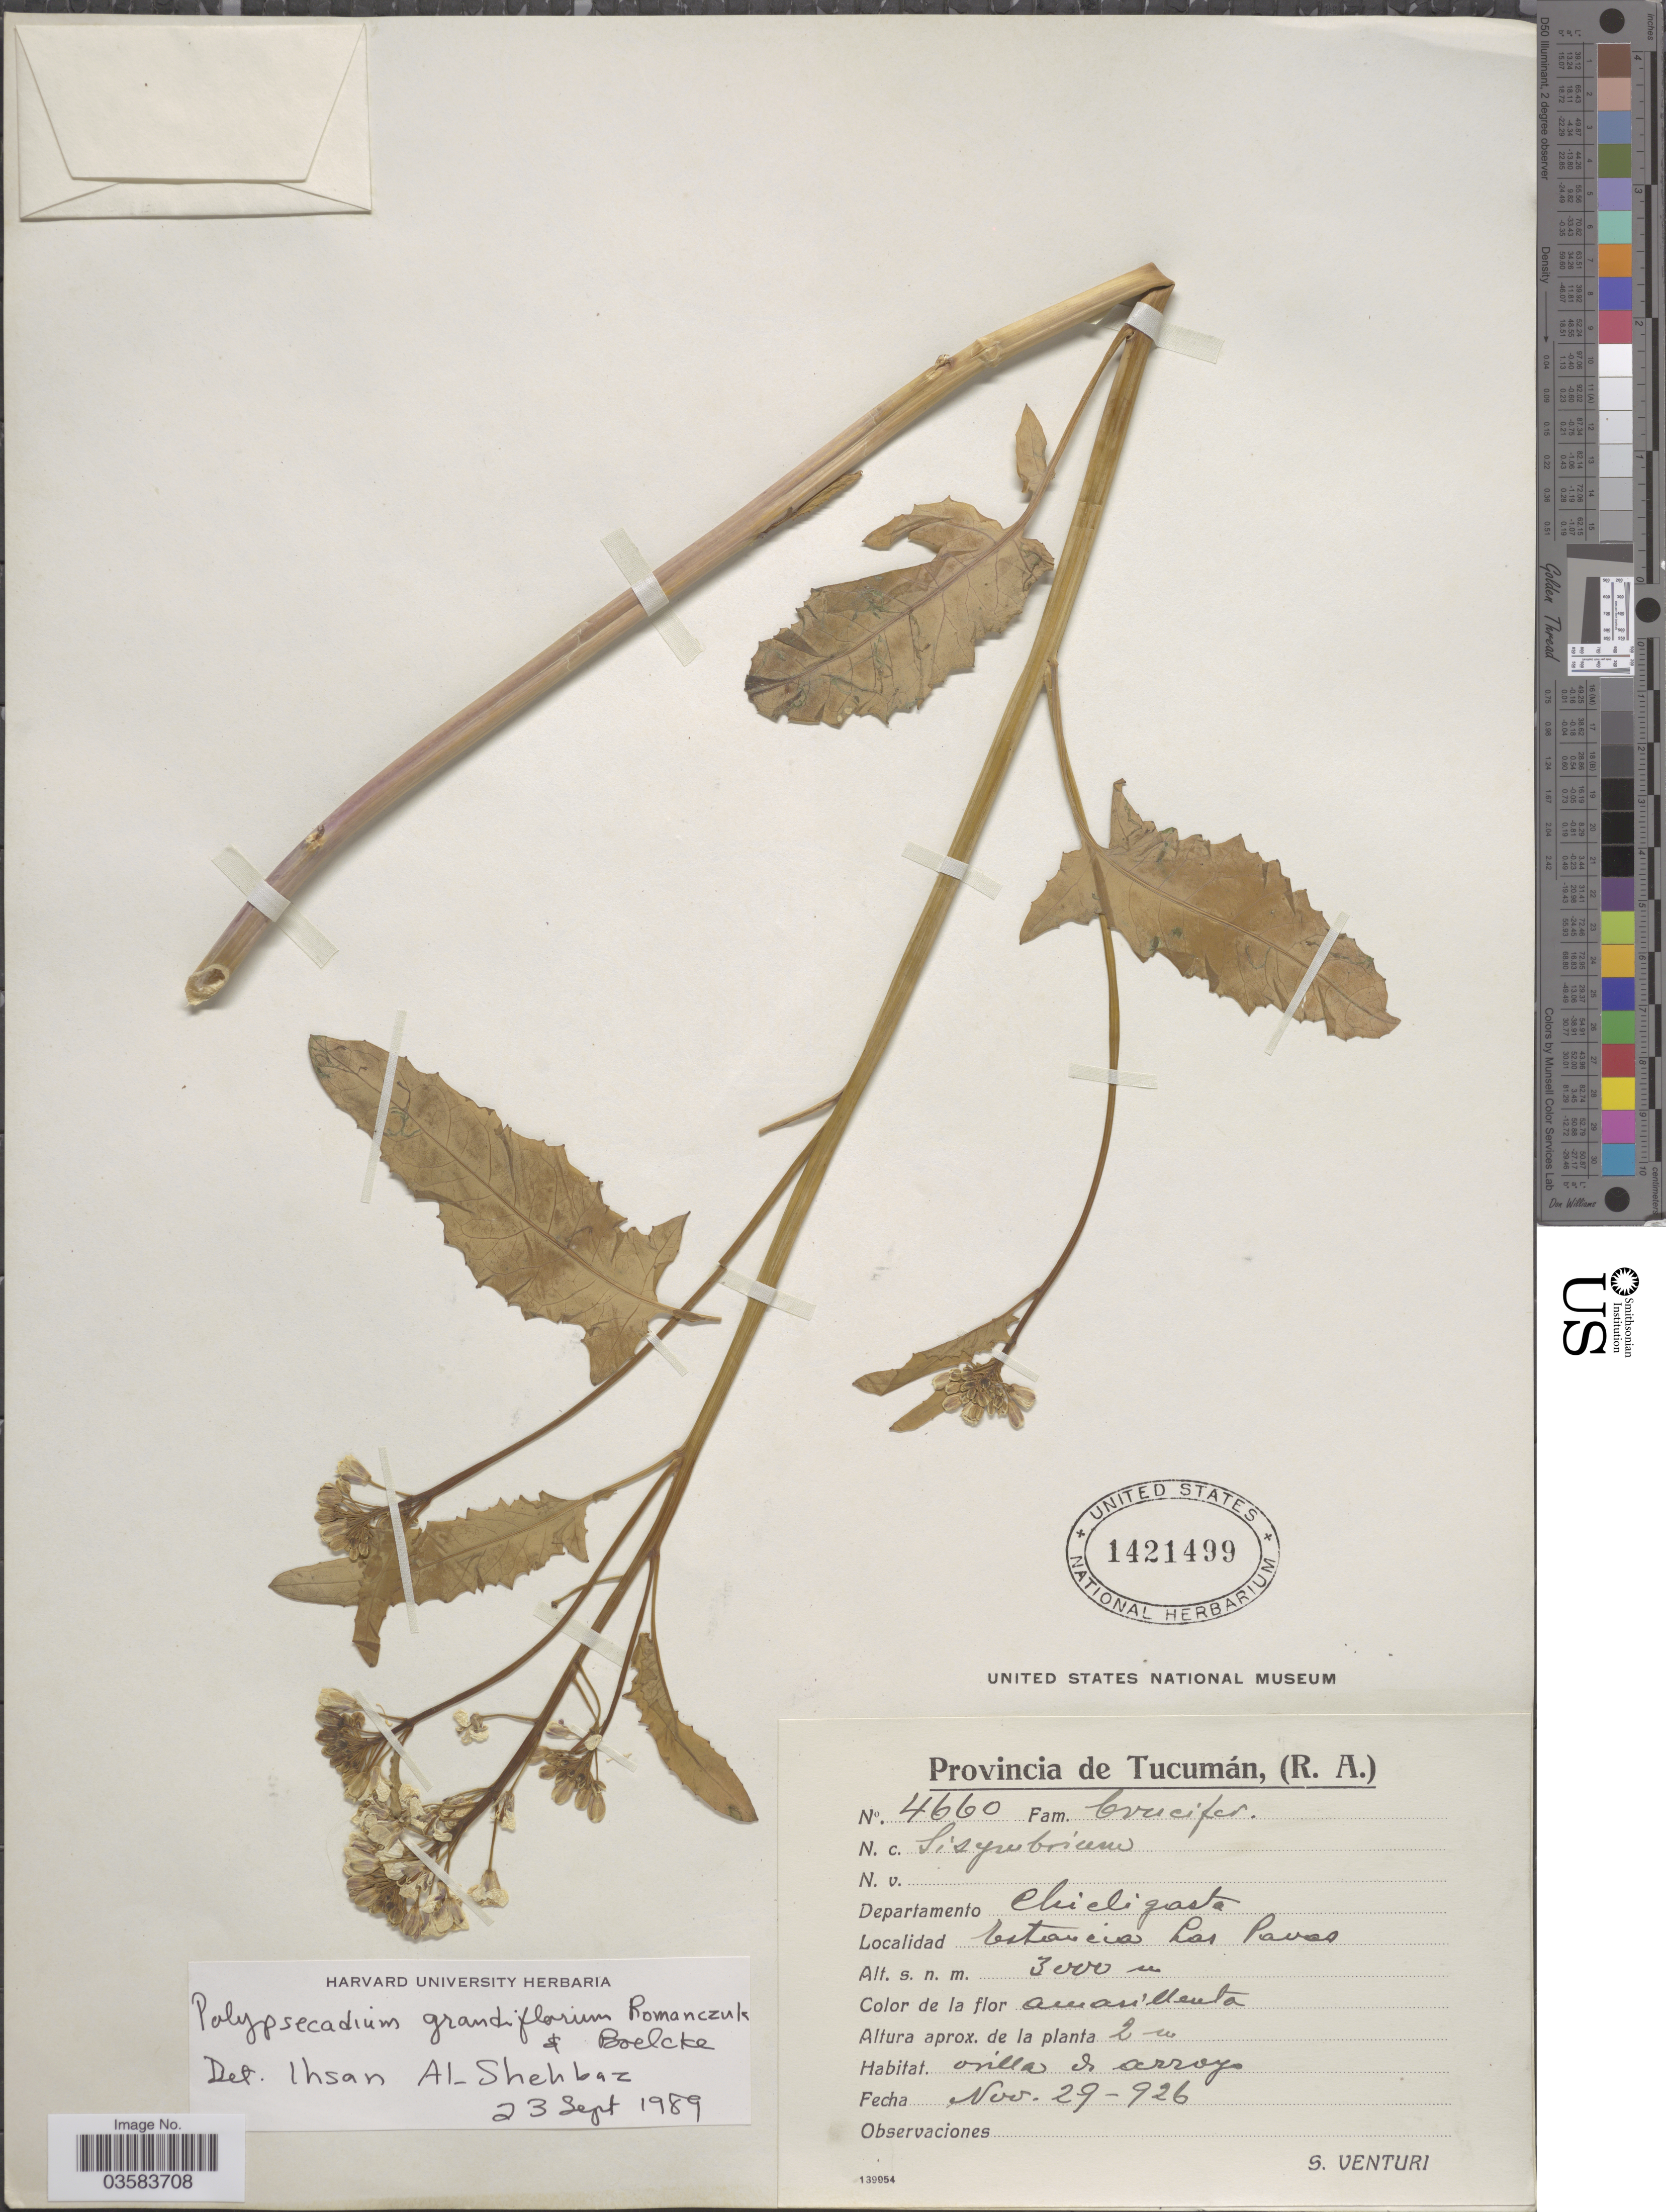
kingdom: Plantae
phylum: Tracheophyta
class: Magnoliopsida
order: Brassicales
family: Brassicaceae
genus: Polypsecadium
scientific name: Polypsecadium grandiflorum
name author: Romanczuk & Boelcke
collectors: S. Venturi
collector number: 4660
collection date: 1926-11-29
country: Argentina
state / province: Tucuman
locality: Departamento Chicligasta. Estancia Las Pavas.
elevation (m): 3000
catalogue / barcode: US 1421499